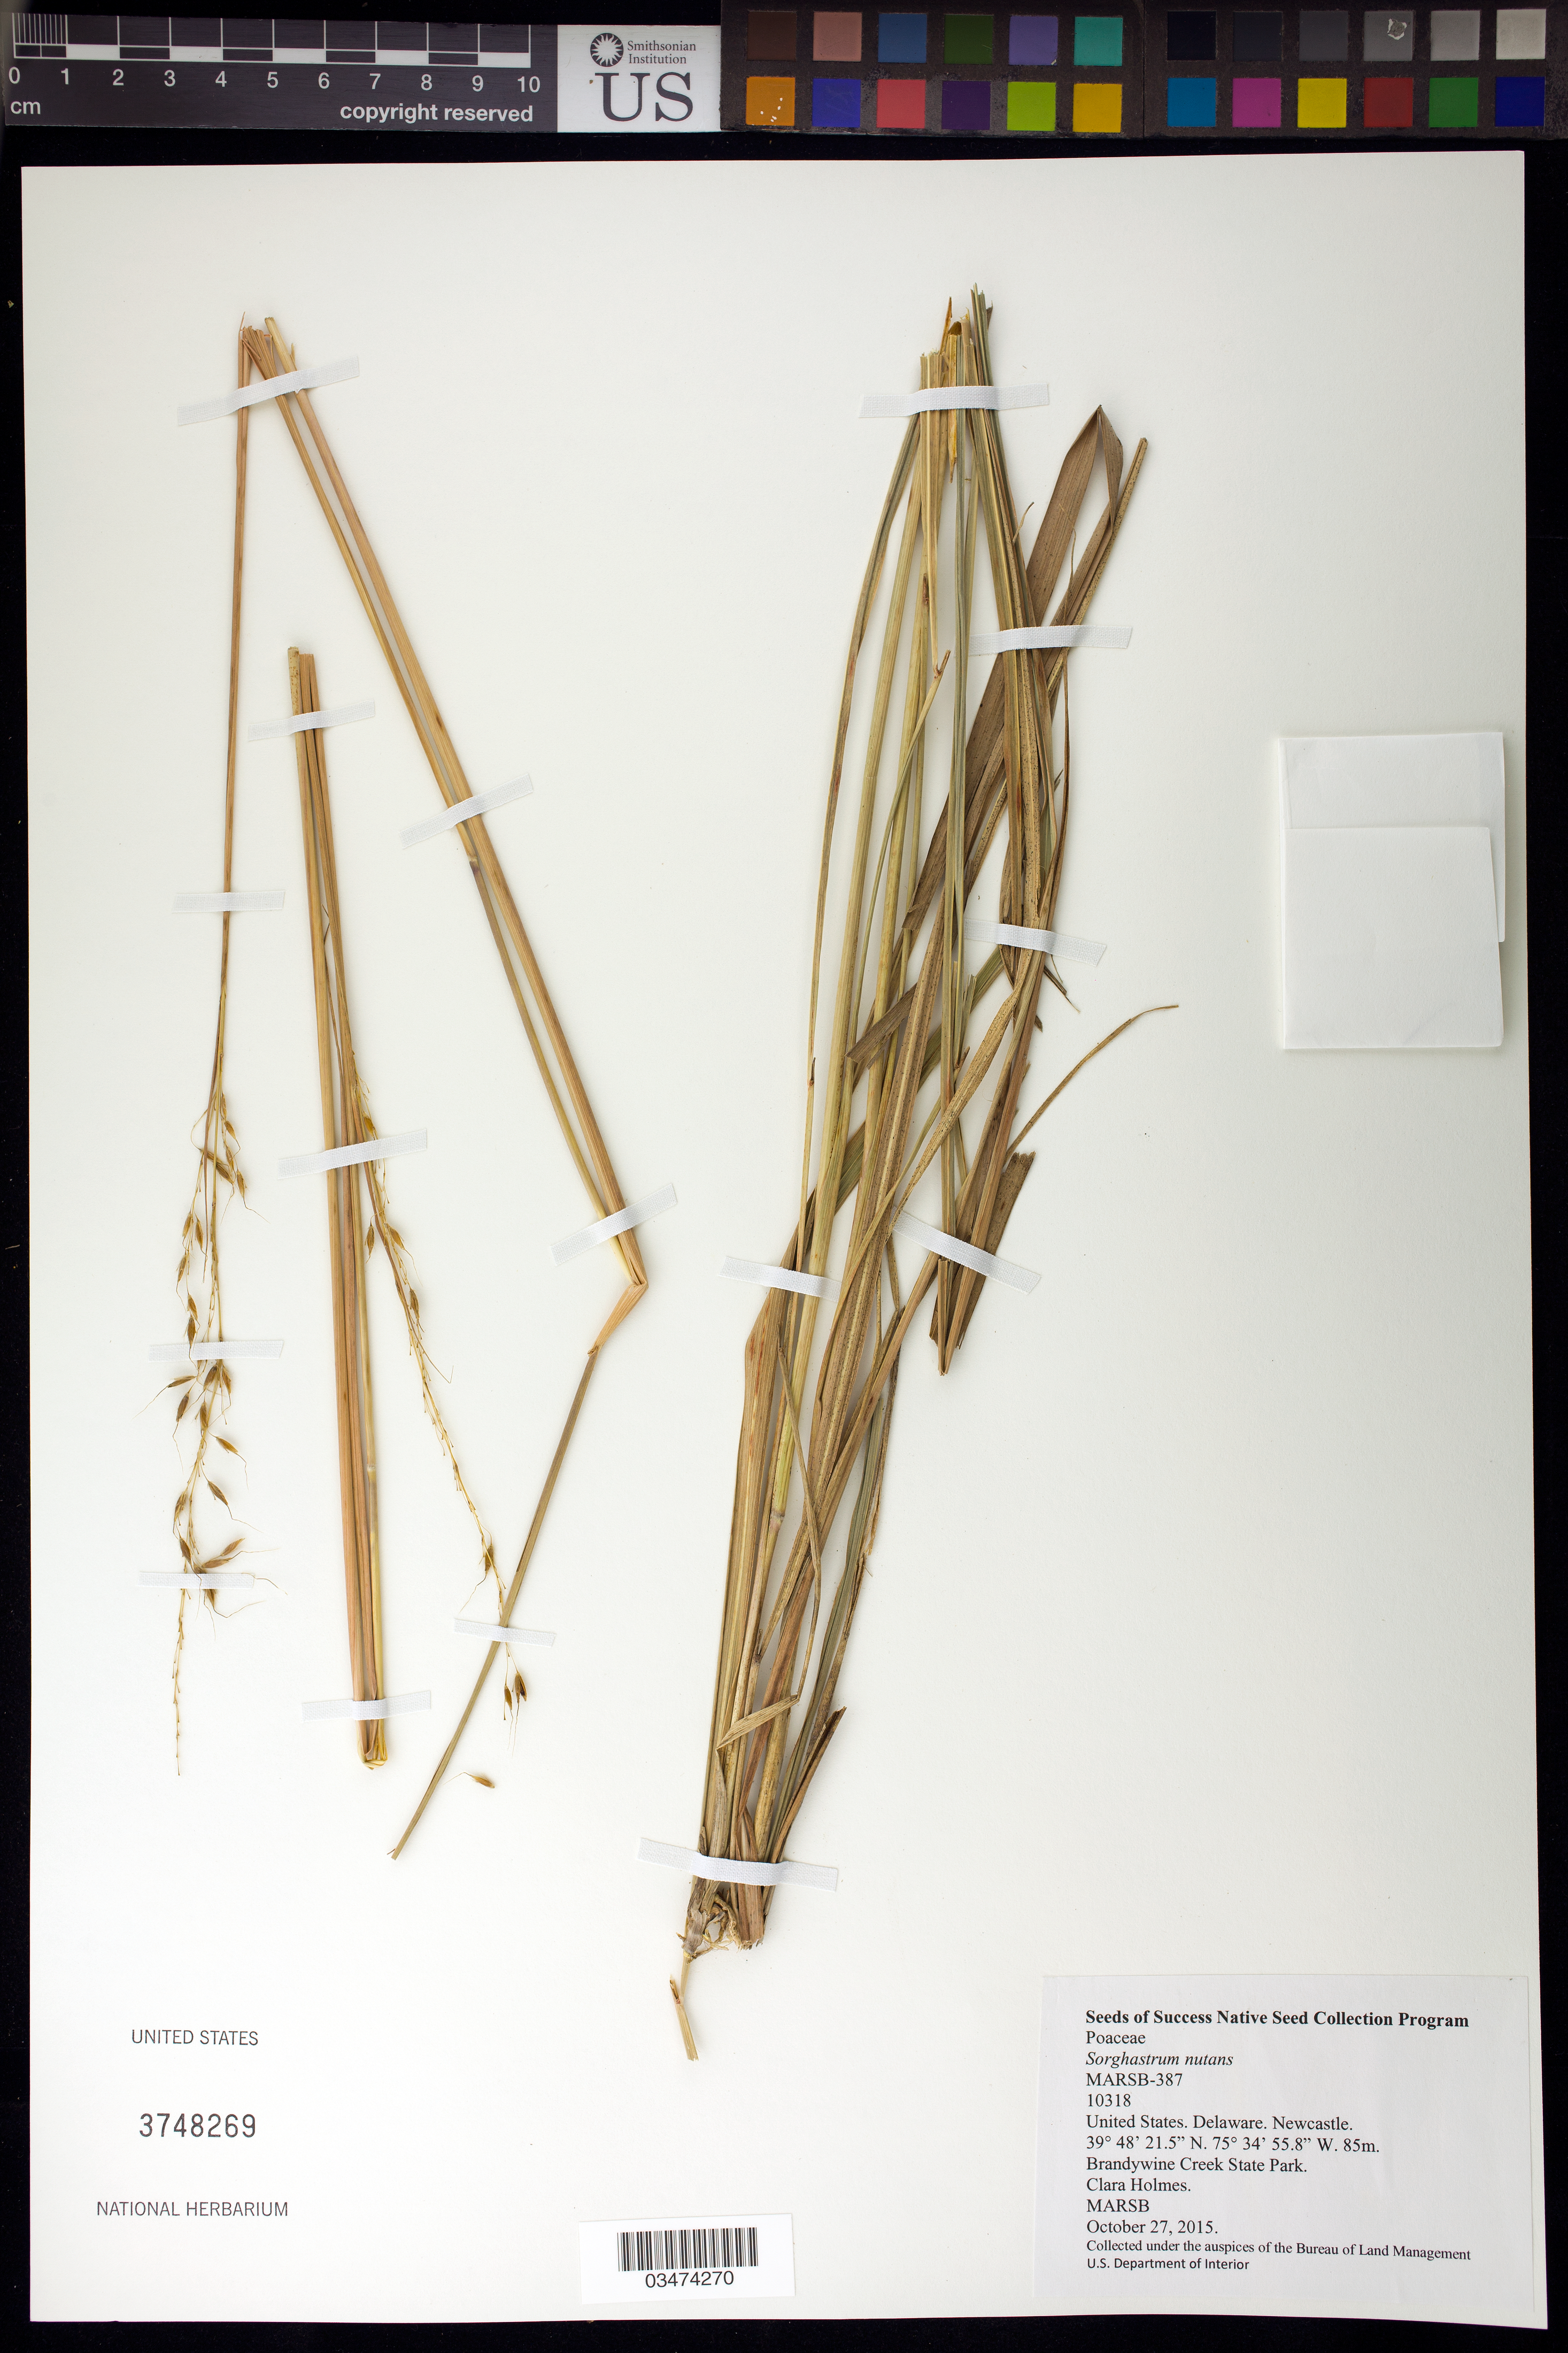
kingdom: Plantae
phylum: Tracheophyta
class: Liliopsida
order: Poales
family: Poaceae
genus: Sorghastrum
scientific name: Sorghastrum nutans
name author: (L.) Nash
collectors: C. Holmes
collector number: MARSB-387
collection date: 2015-10-27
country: United States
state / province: Delaware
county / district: New Castle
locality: Brandywine Creek State Park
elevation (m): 26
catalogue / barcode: US 3748269